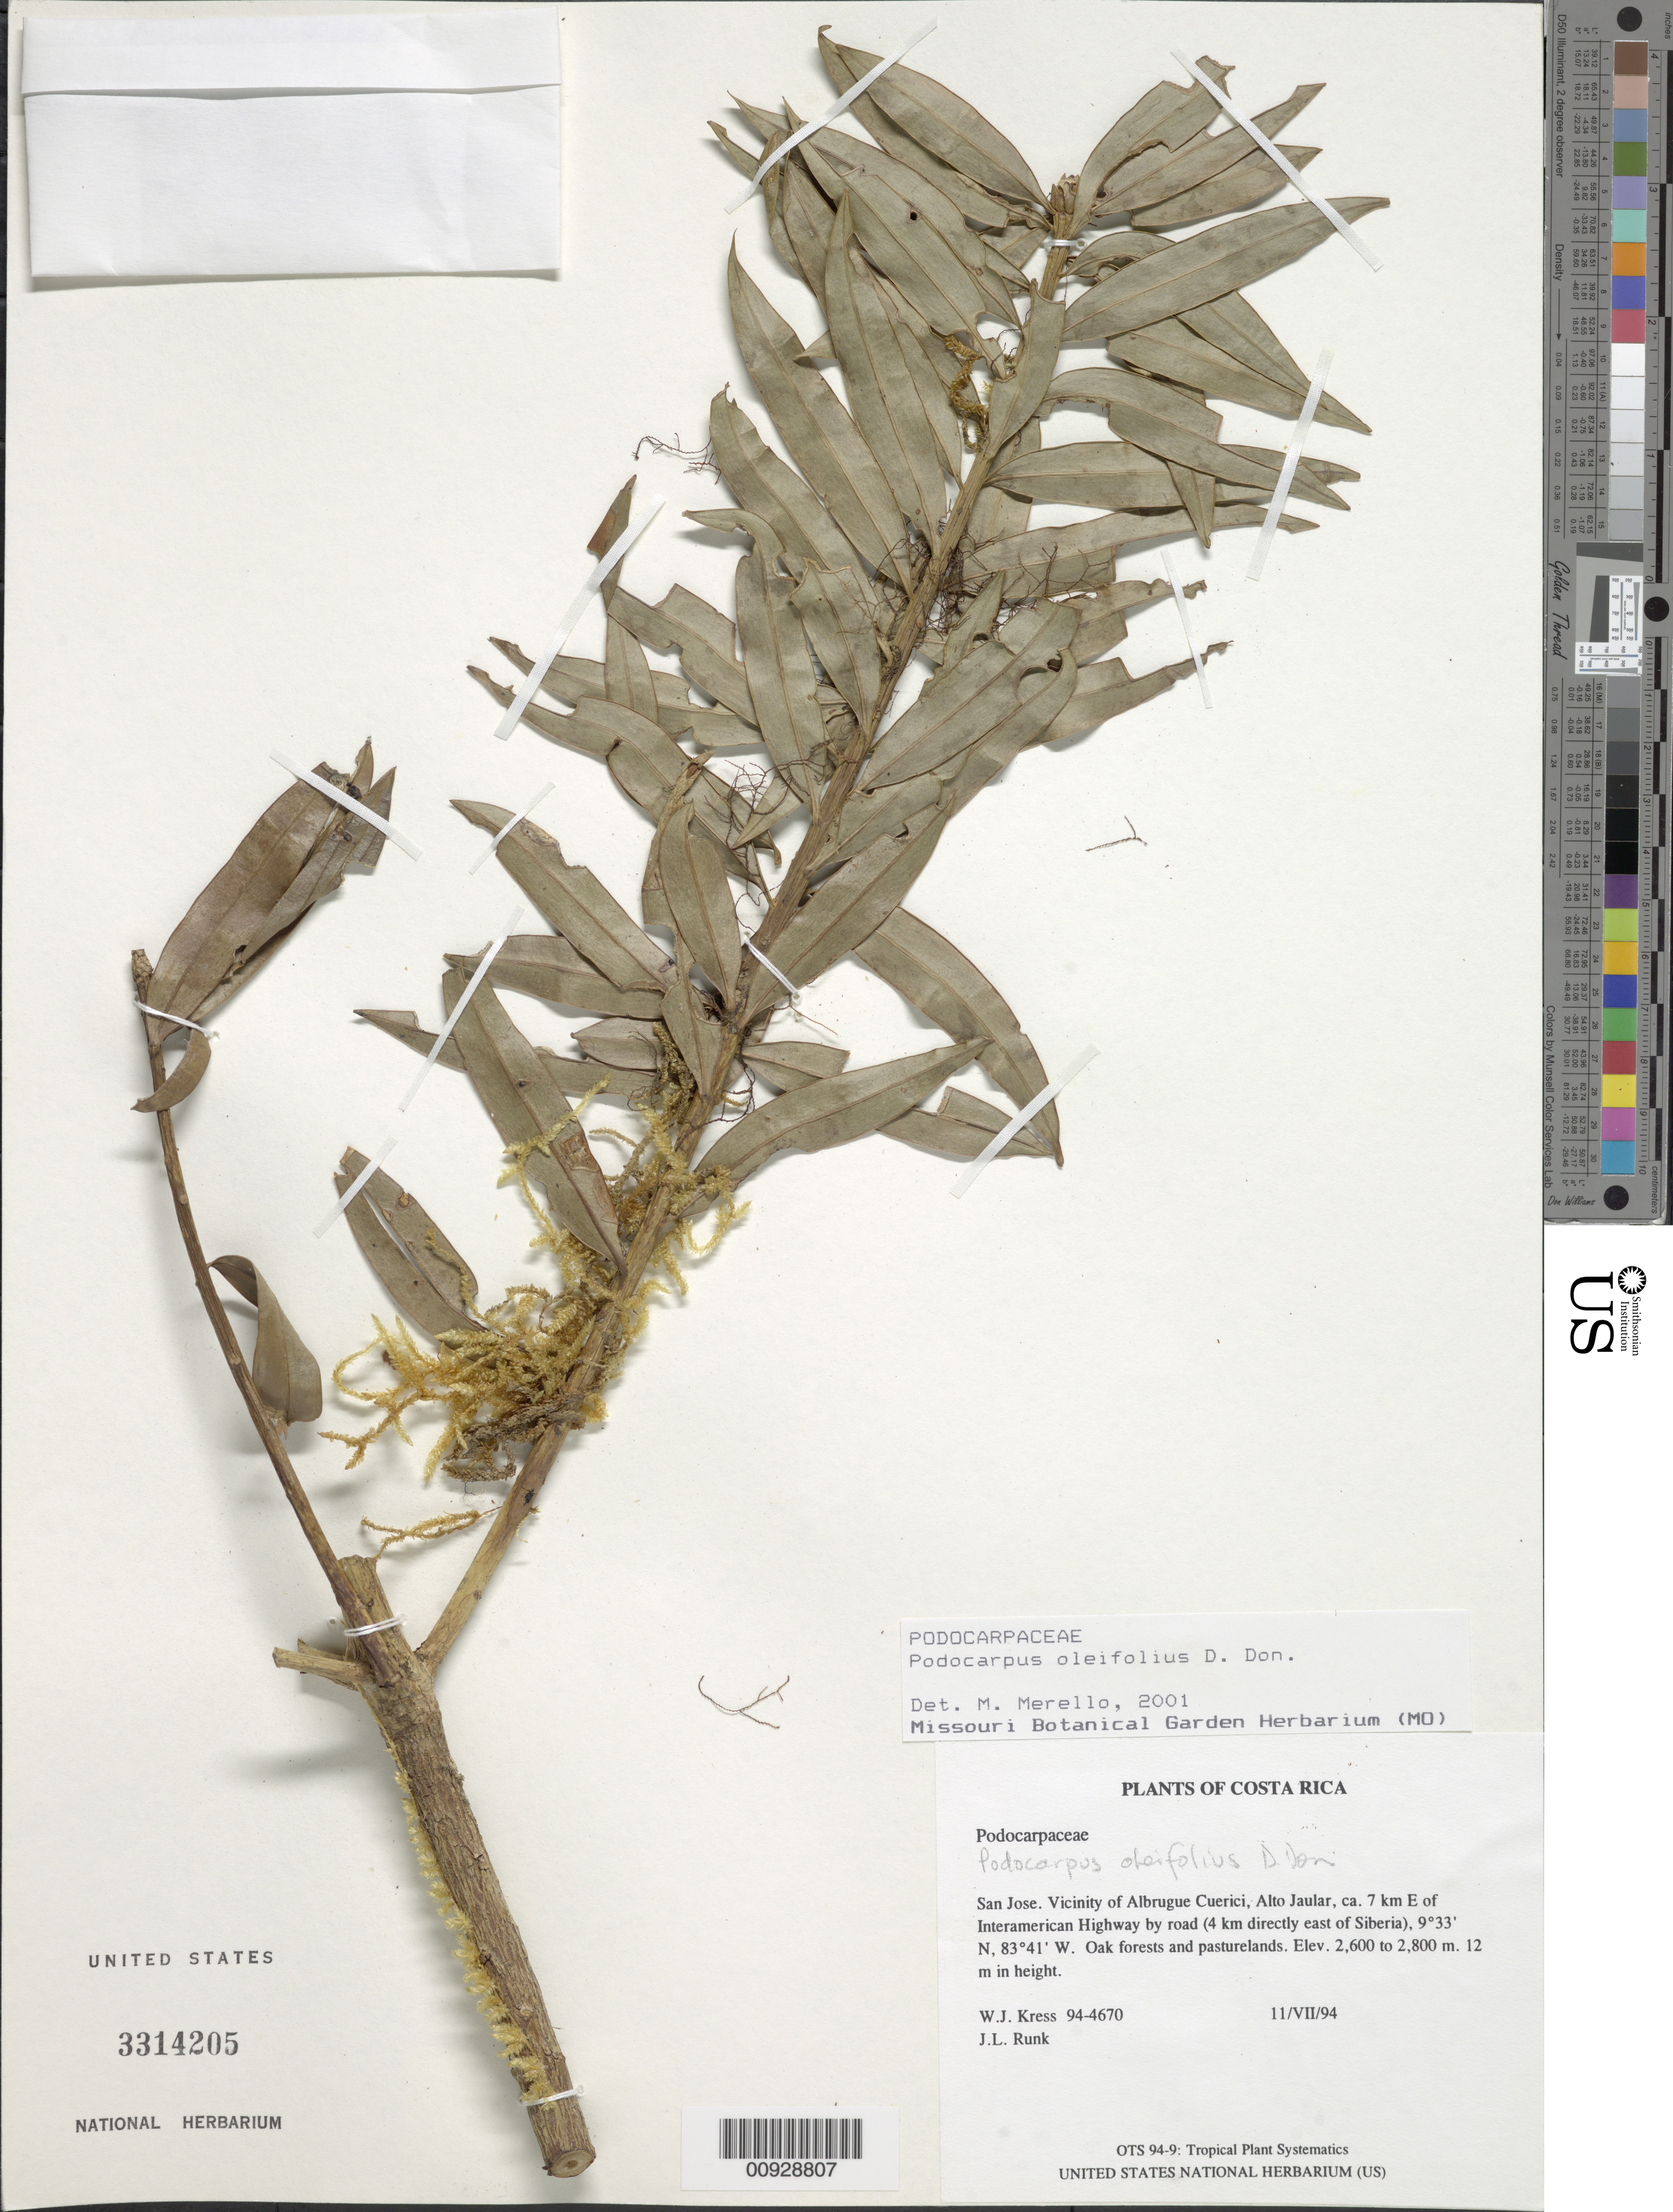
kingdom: Plantae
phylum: Tracheophyta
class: Pinopsida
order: Pinales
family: Podocarpaceae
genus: Podocarpus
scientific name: Podocarpus oleifolius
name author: D. Don ex Lamb.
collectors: W. J. Kress & Runk, J. L.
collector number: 94-4670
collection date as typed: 11 Jul 1994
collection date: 1994-07-11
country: Costa Rica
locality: San José. Vicinity of Albrugue Cuerici, Alto Jaular, ca. 7 km E of Interamerican Highway by road (4 km. directly east of Siberia).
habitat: Oak forests and pasturelands.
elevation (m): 2800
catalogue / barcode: US 3314205